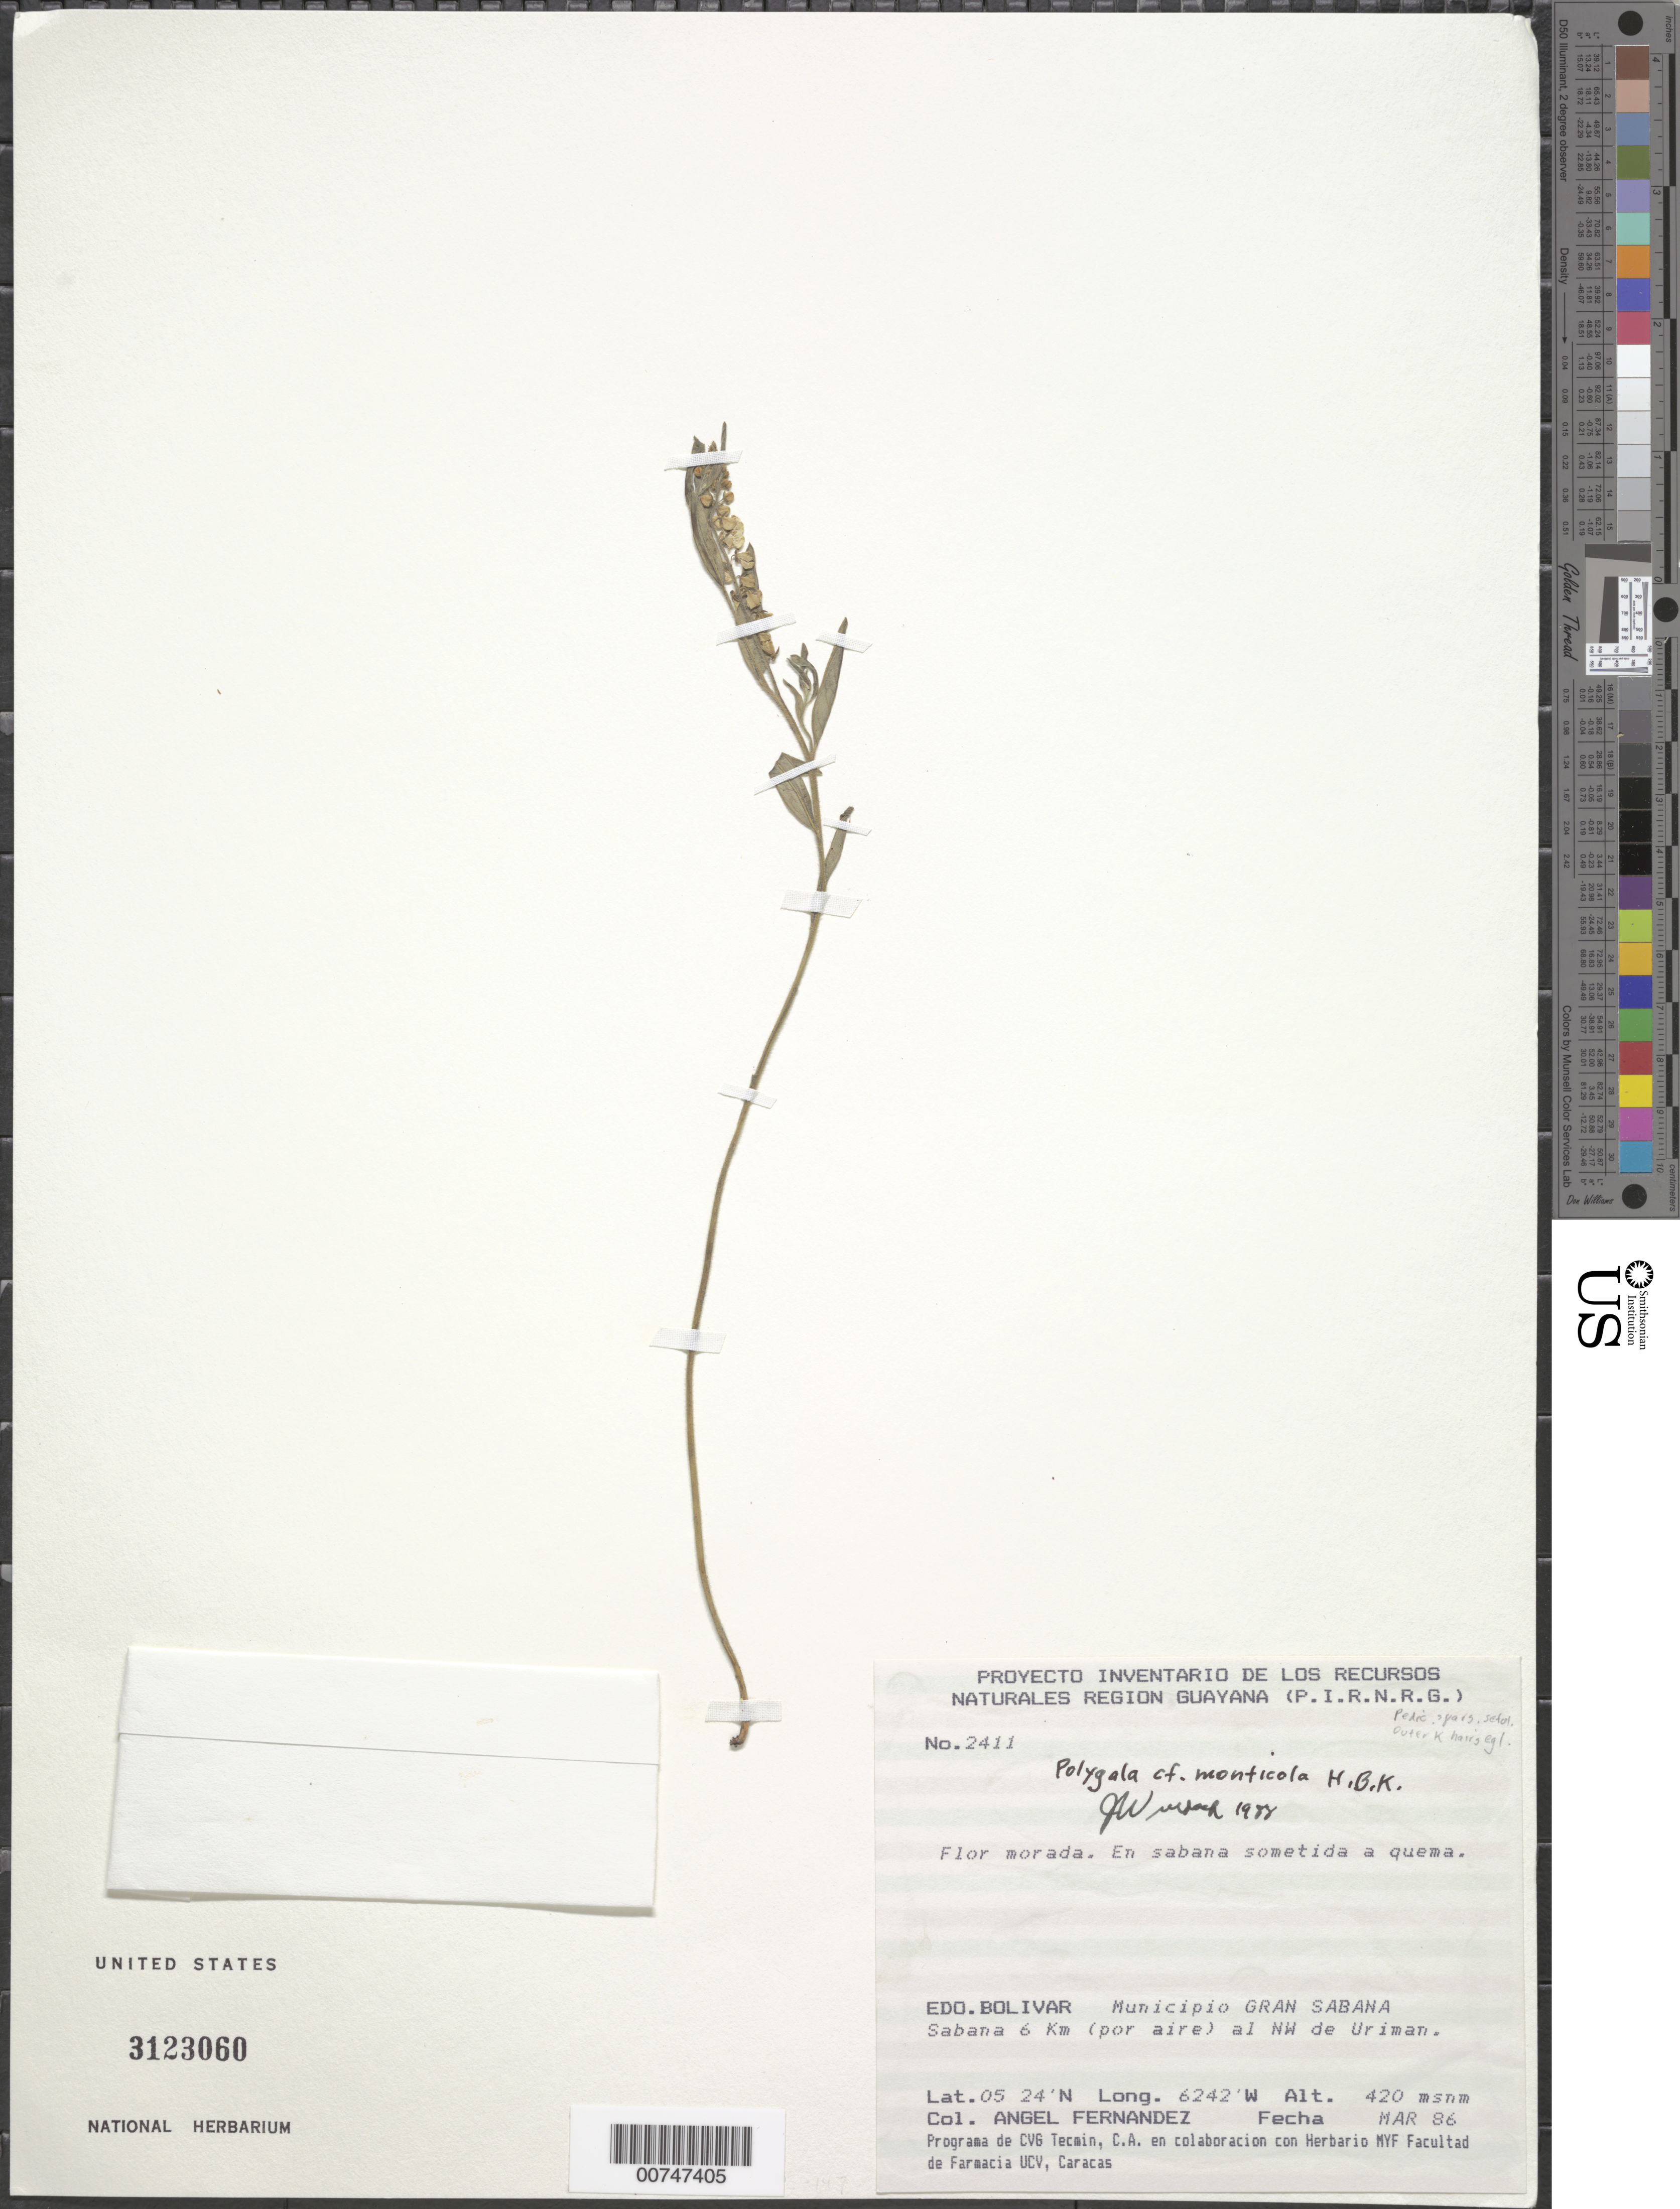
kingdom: Plantae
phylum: Tracheophyta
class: Magnoliopsida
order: Fabales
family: Polygalaceae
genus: Asemeia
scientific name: Asemeia monticola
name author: (Kunth) J.F.B. Pastore & J.R. Abbott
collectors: A. Fernández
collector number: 2411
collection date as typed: Mar-86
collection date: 1986-03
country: Venezuela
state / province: Bolívar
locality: Mun. Gran Sabana, 6 km por aire NW de Uriman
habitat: Savanna, periodically burned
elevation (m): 420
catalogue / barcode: US 3123060